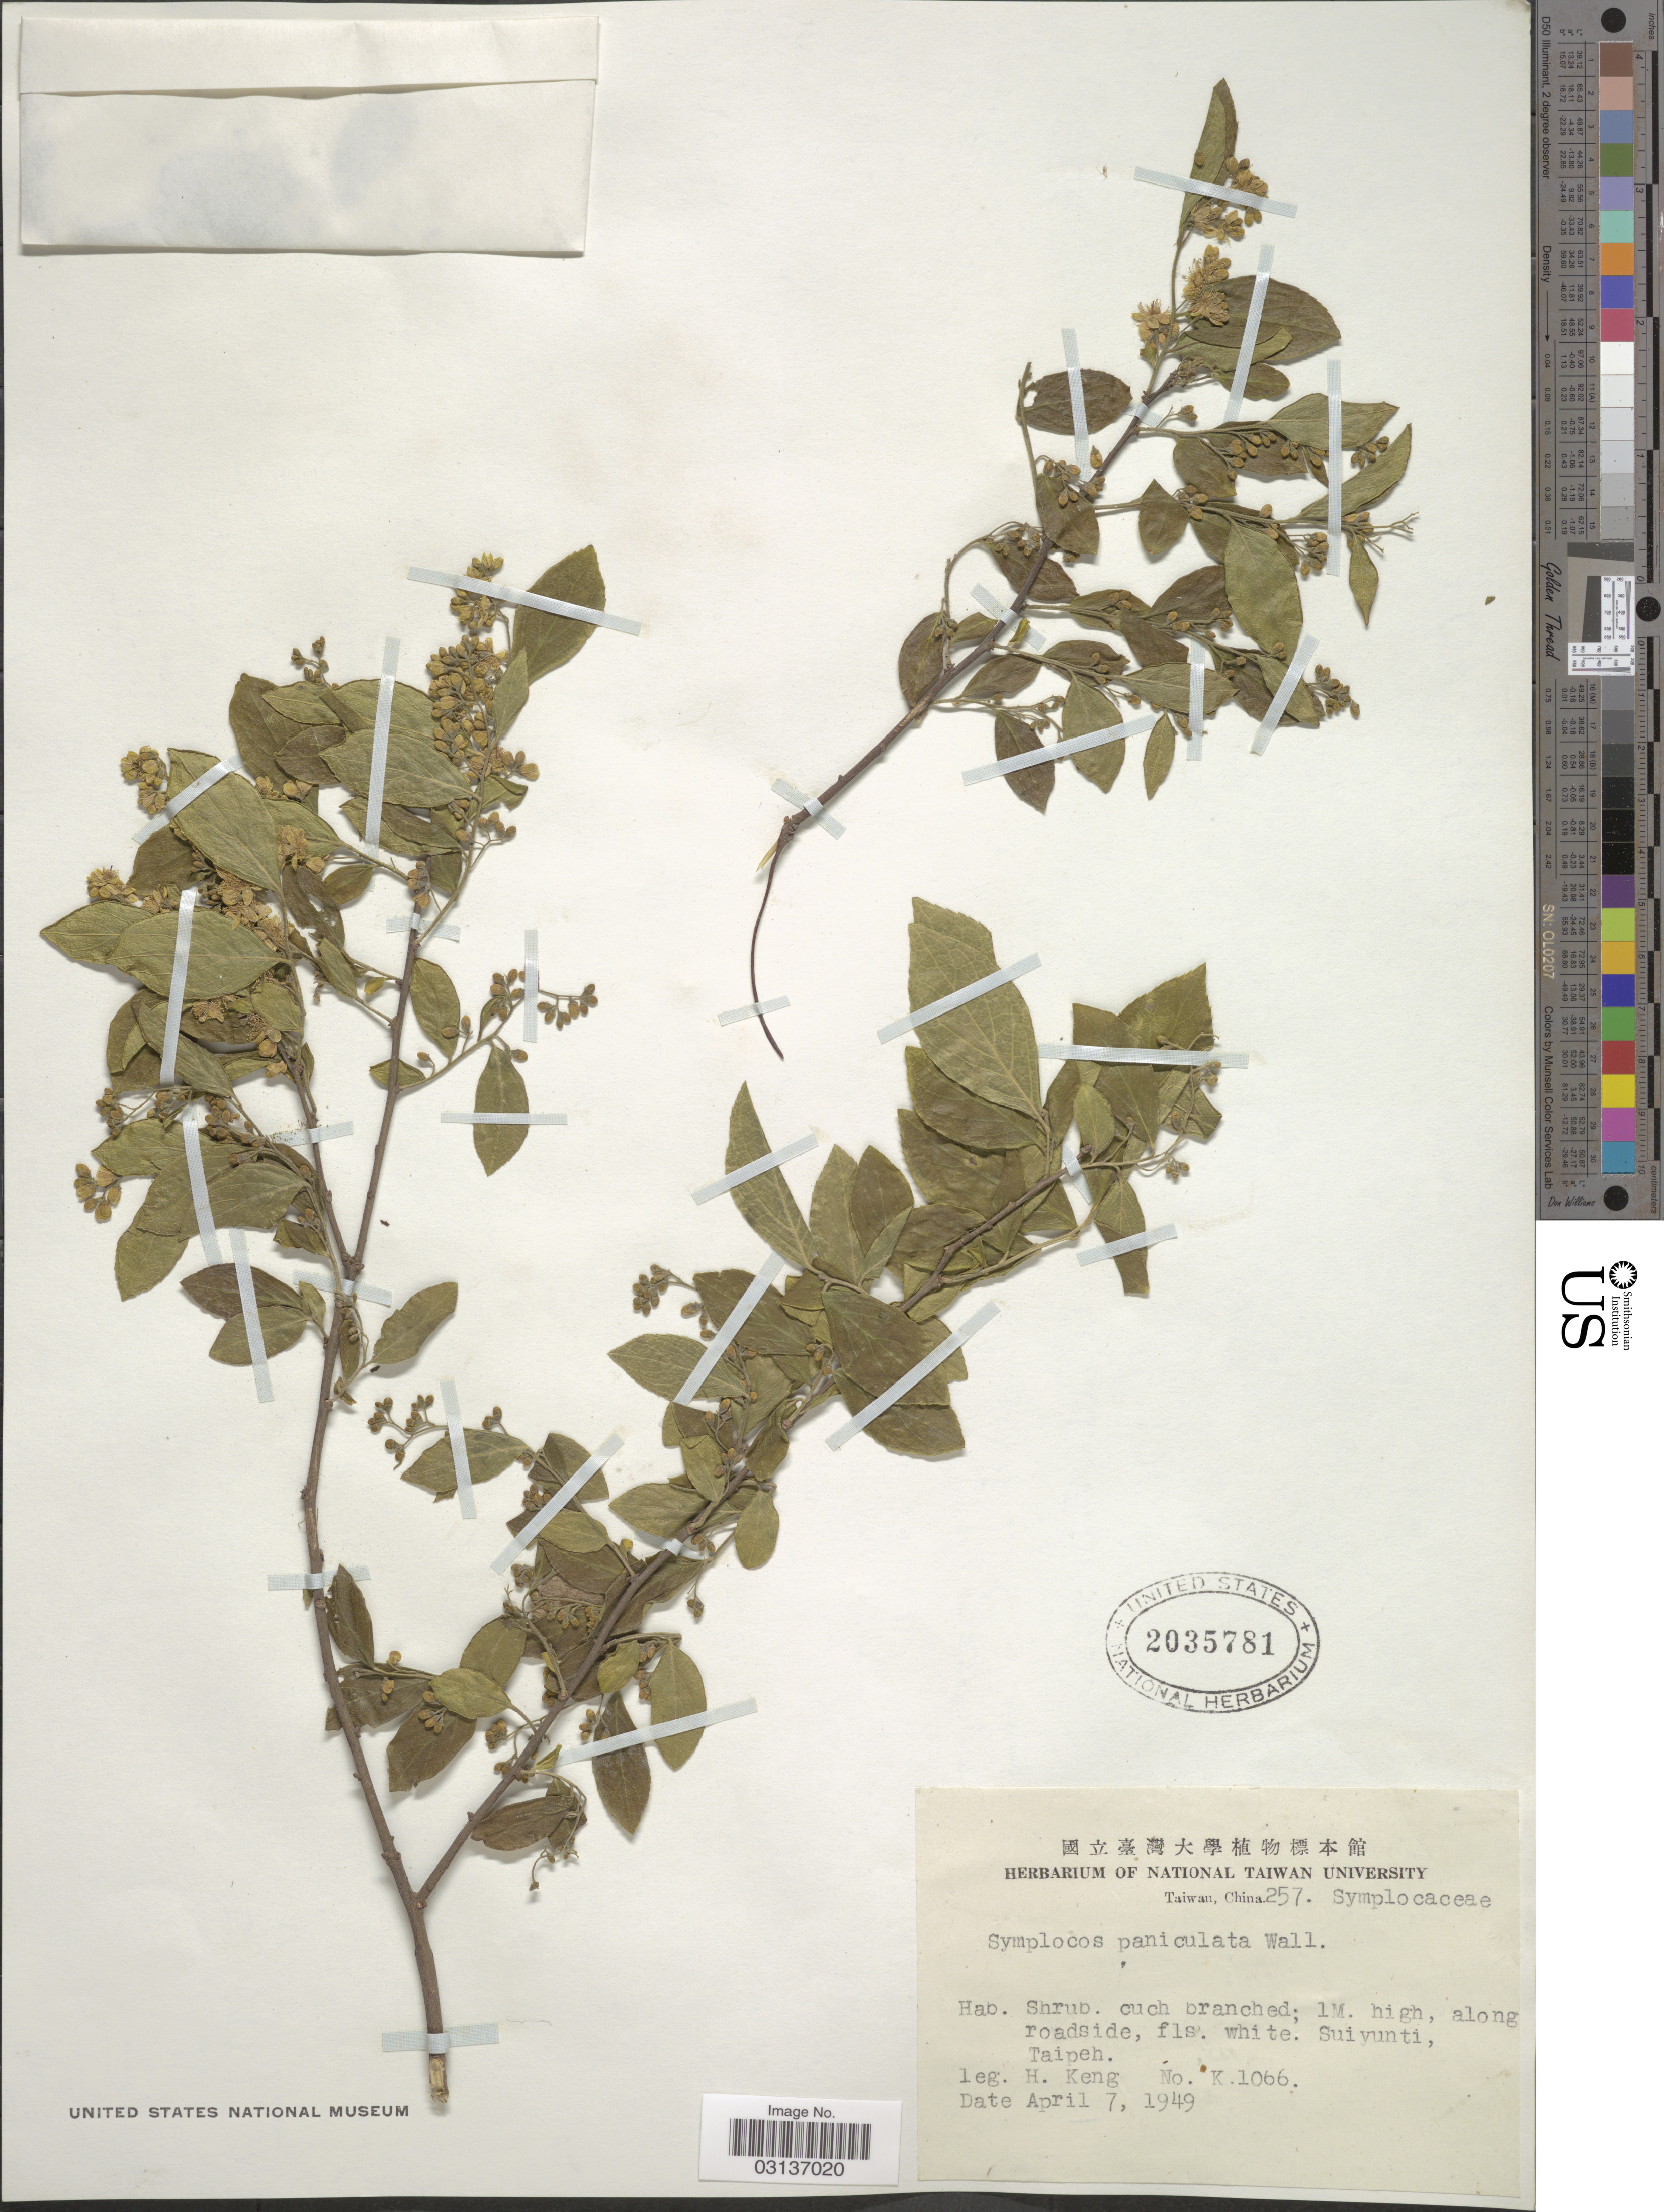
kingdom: Plantae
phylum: Tracheophyta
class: Magnoliopsida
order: Ericales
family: Symplocaceae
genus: Symplocos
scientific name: Symplocos paniculata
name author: Miq.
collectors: H. Keng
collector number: K1066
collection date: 1949-04-07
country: Taiwan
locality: Along roadside, Suiyunti, Taipeh.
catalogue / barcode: US 2035781